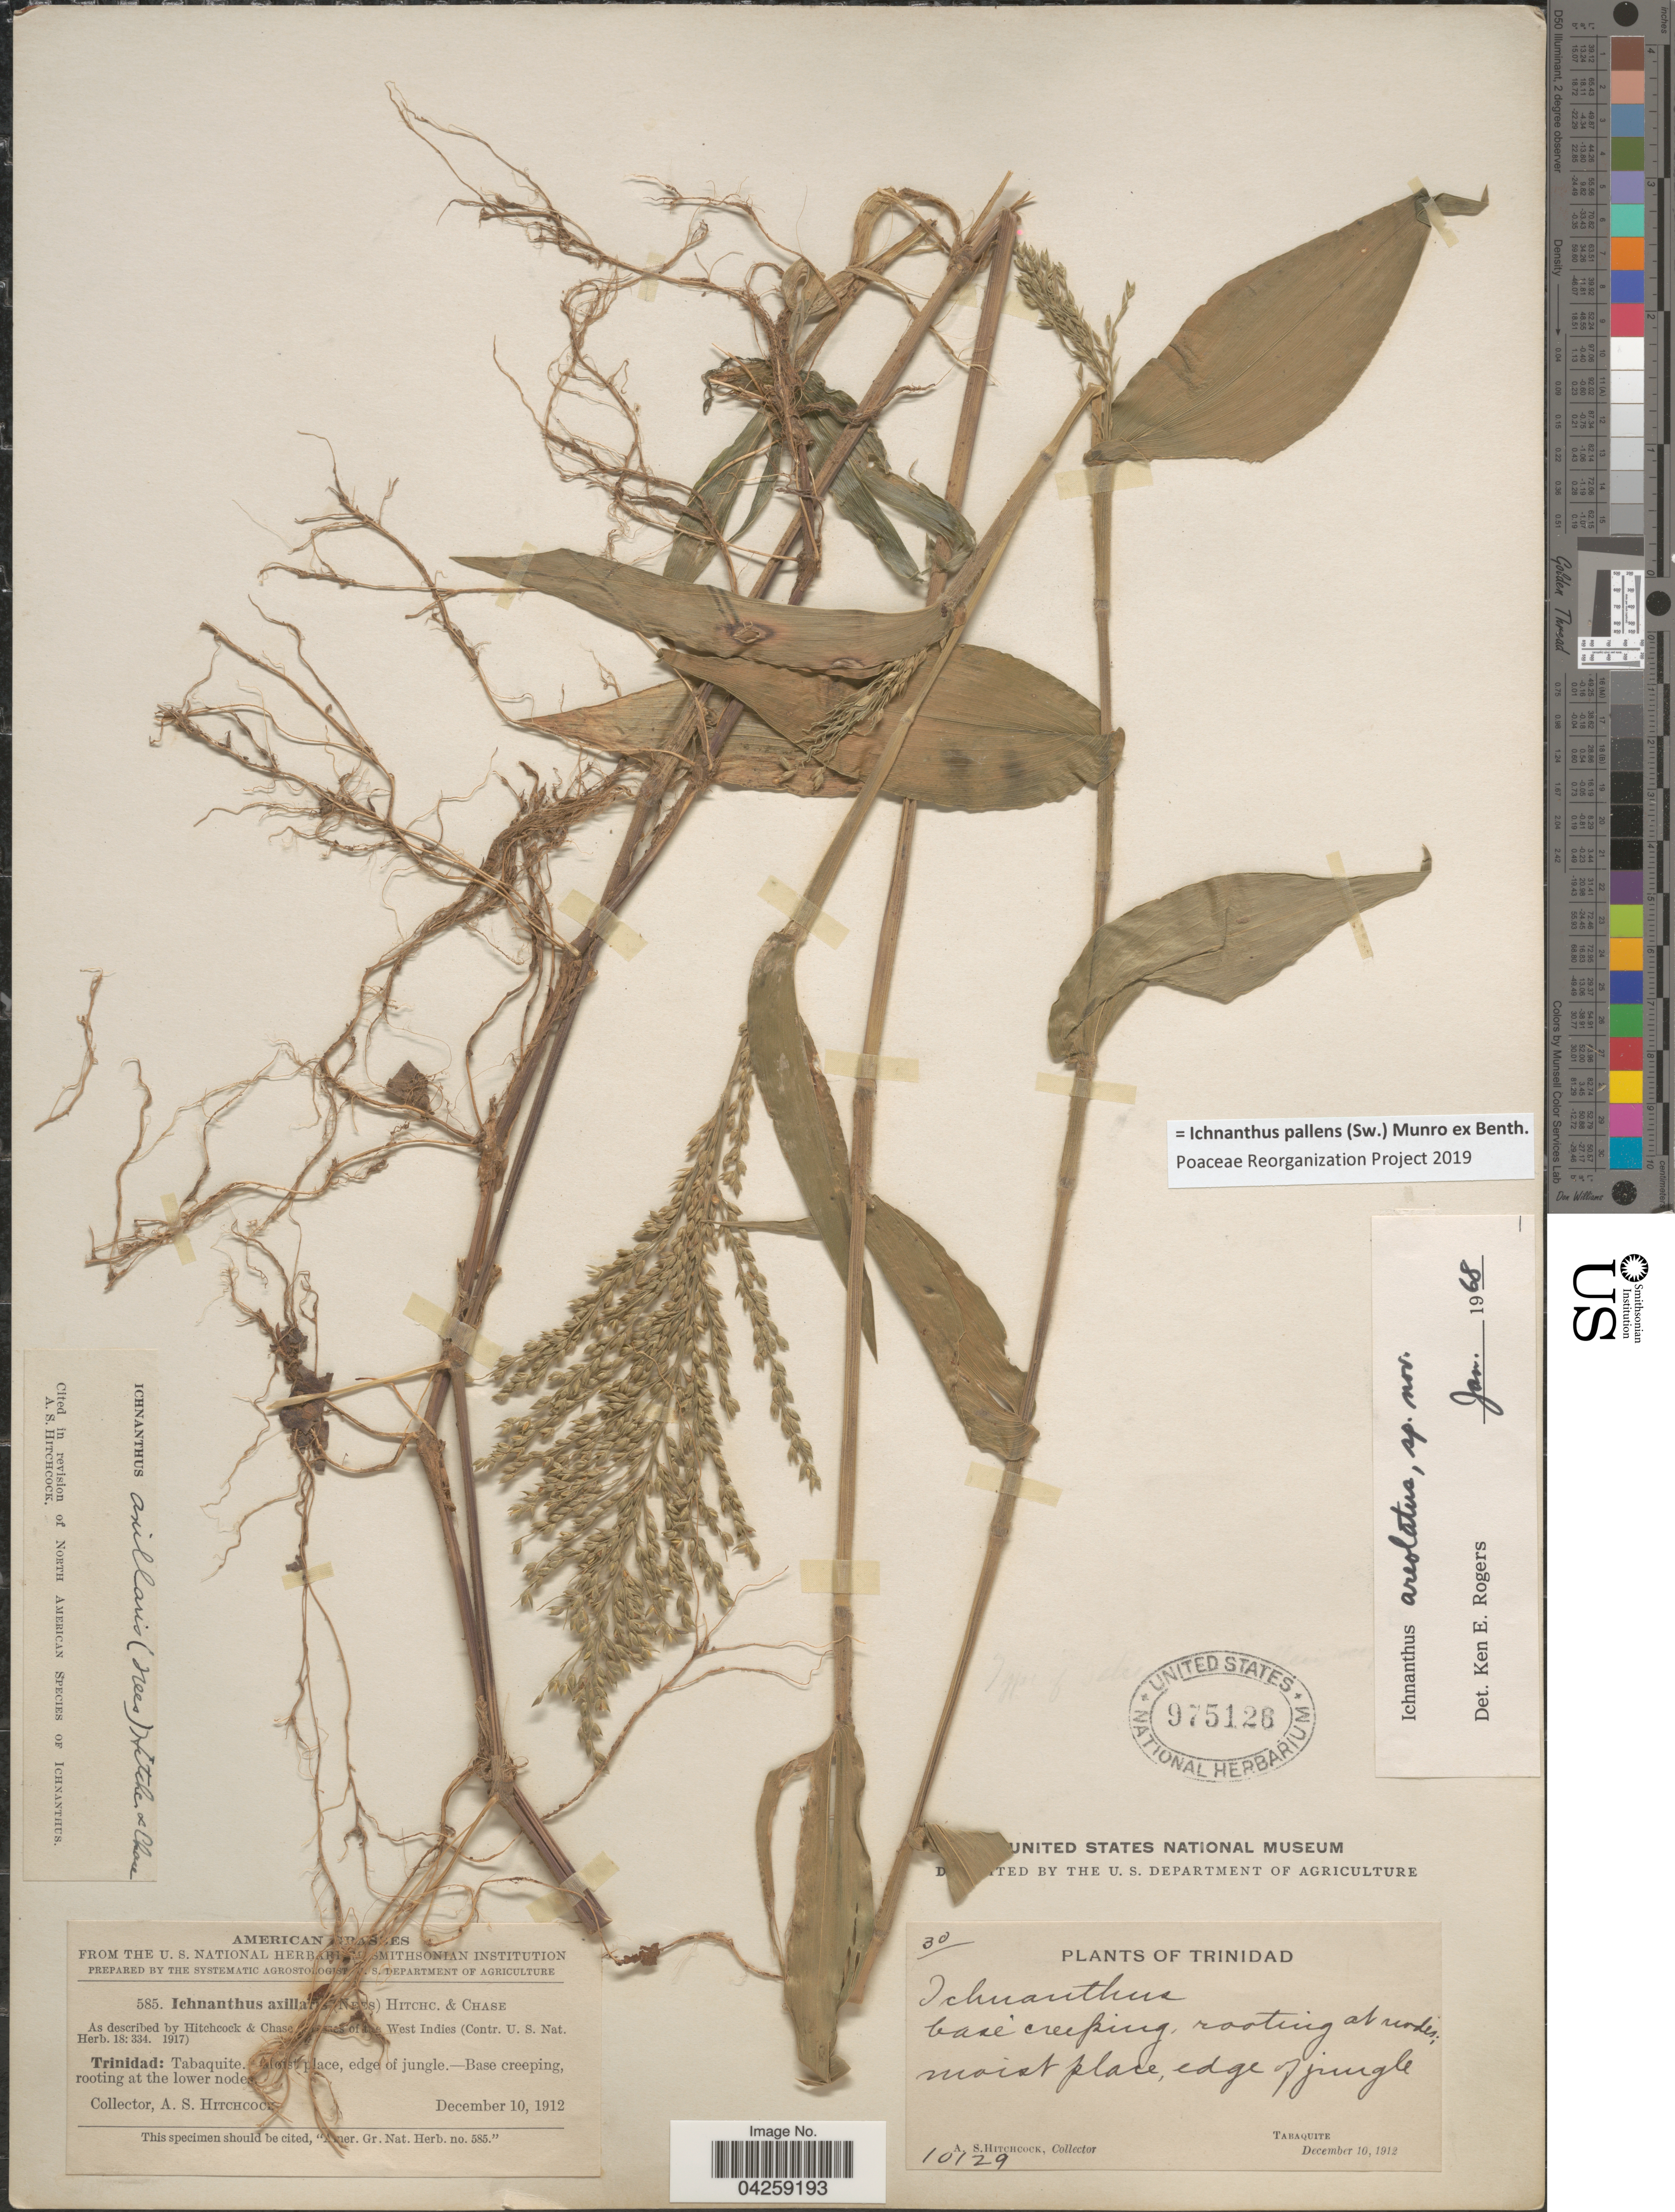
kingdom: Plantae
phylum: Tracheophyta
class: Liliopsida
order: Poales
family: Poaceae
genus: Ichnanthus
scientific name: Ichnanthus pallens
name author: (Sw.) Munro ex Benth.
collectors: A. S. Hitchcock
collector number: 585/30/10129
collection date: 1912-12-10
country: Trinidad and Tobago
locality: Trinidad. Tabaquite. Moist place, edge of jungle. Base creeping, rooting at the lower nodes.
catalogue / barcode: US 975126